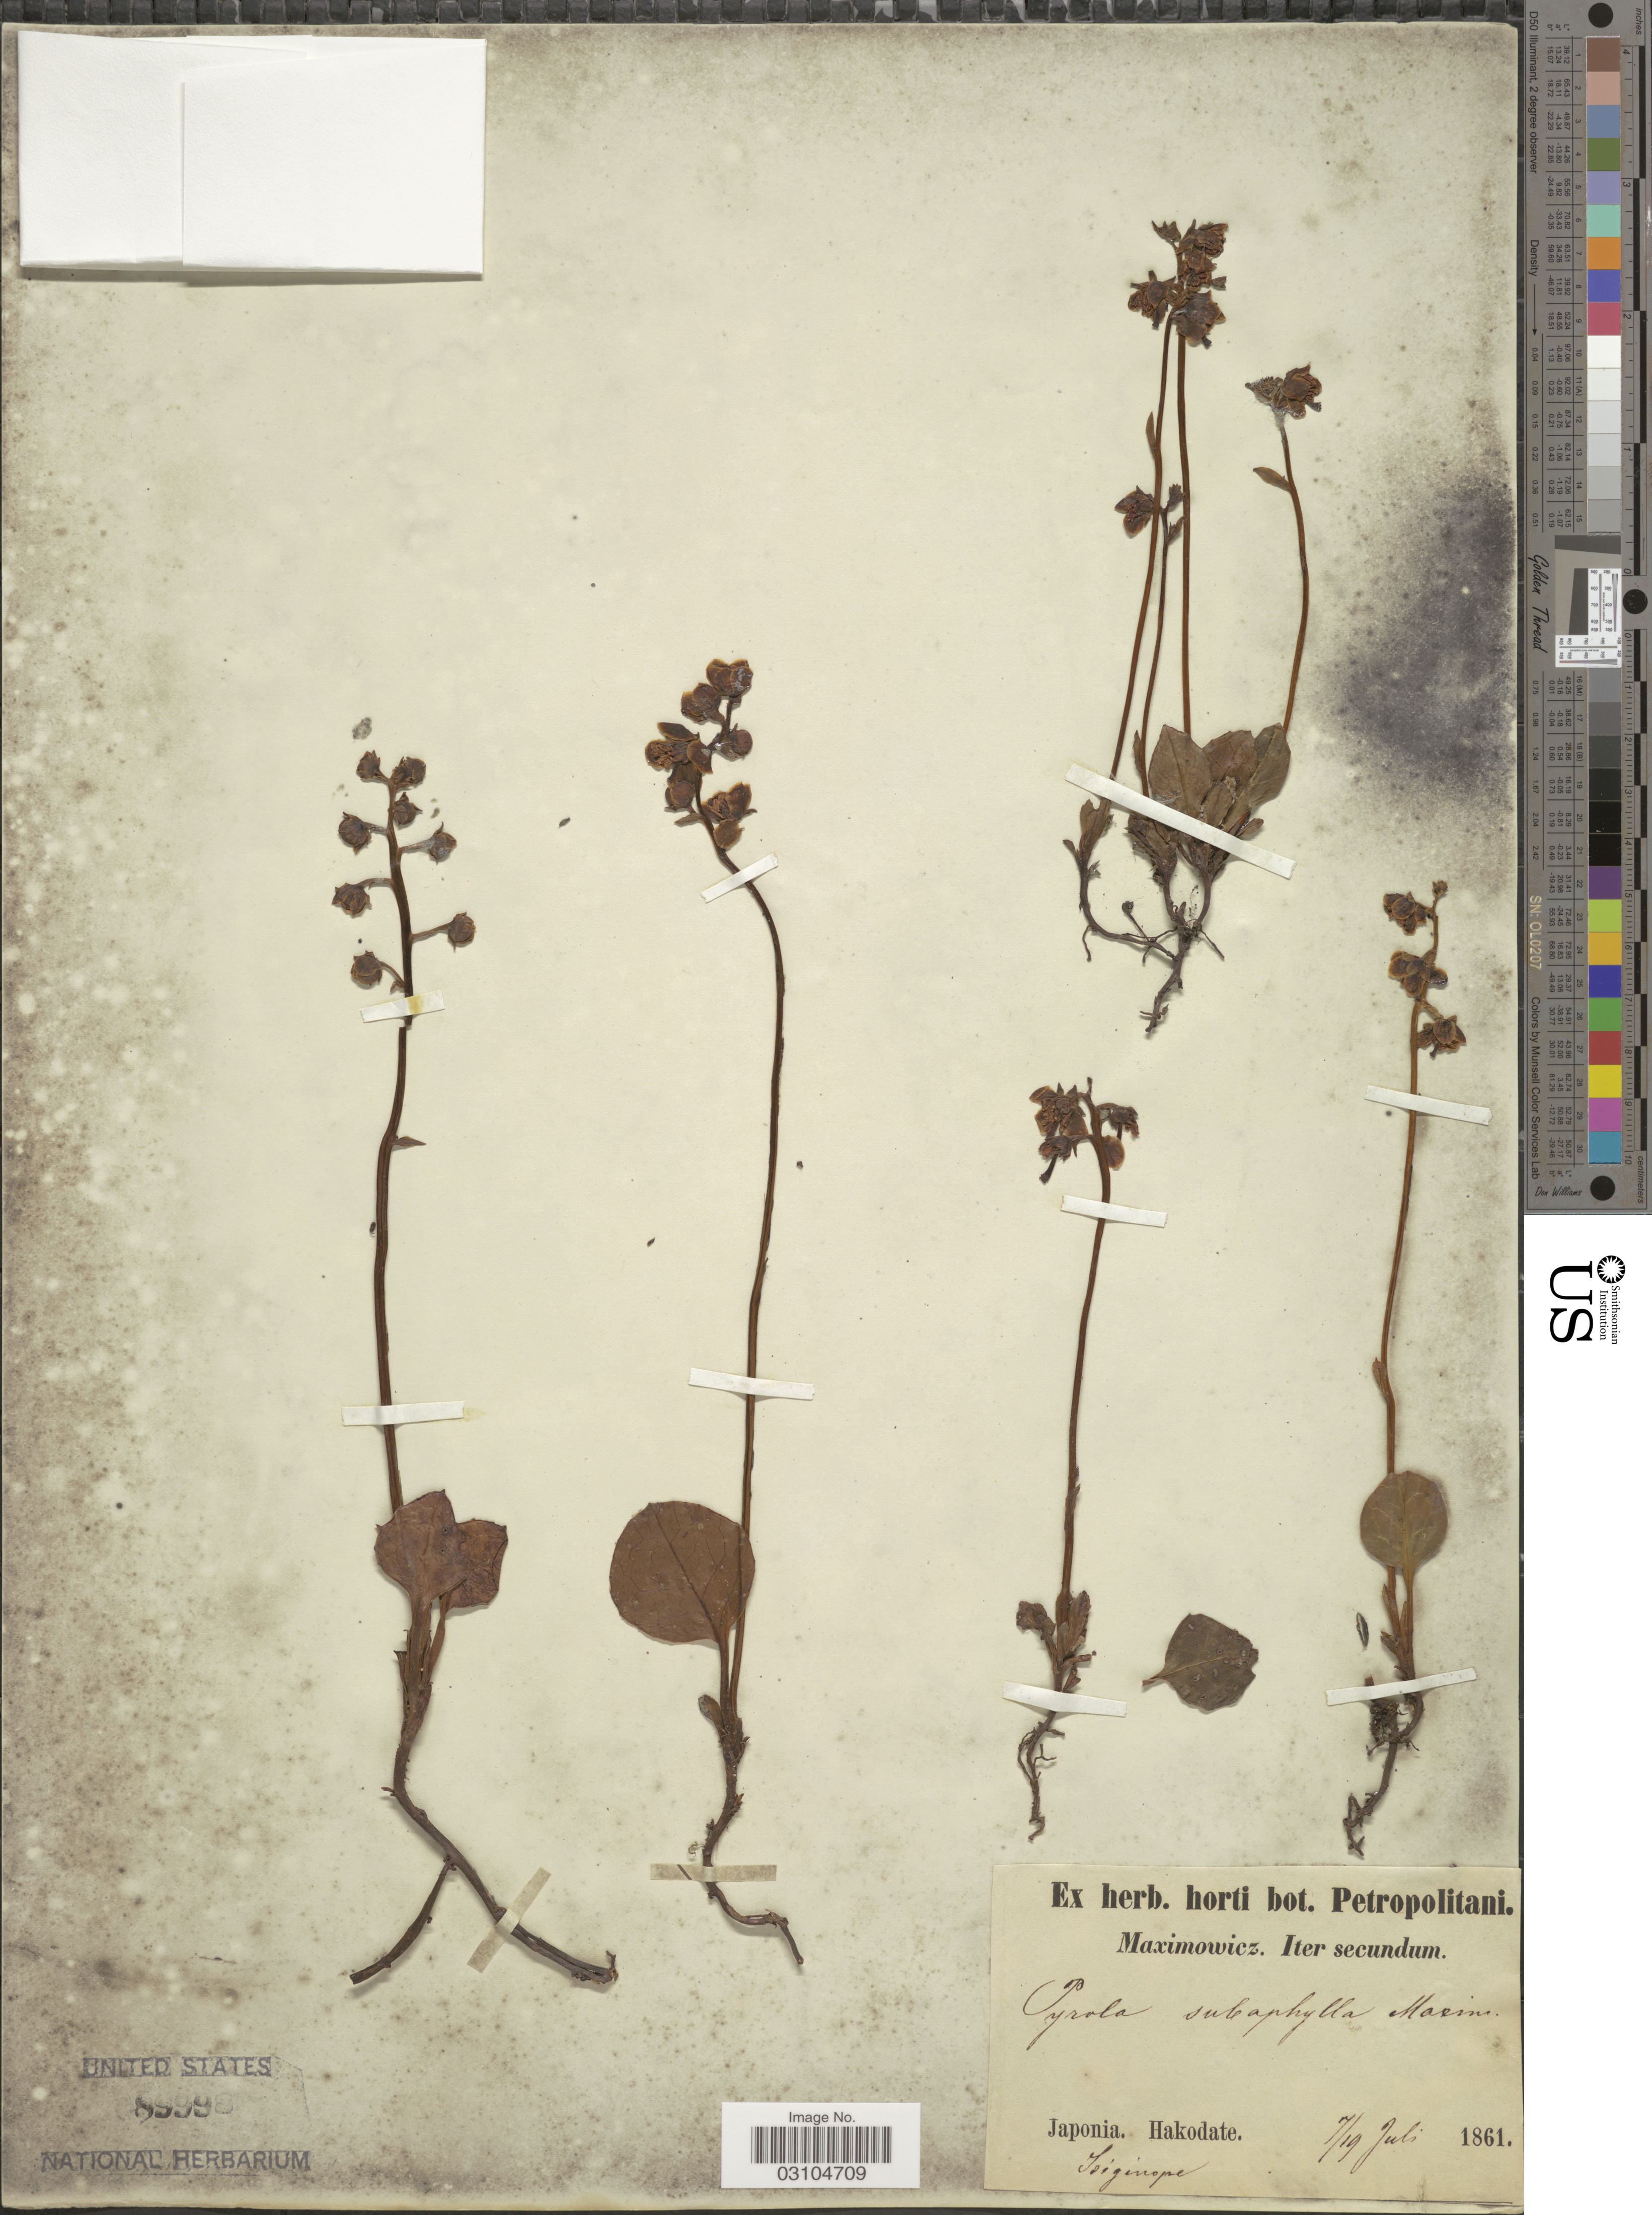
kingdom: Plantae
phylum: Tracheophyta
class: Magnoliopsida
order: Ericales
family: Ericaceae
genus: Pyrola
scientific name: Pyrola subaphylla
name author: Maxim.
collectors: -. Maximowicz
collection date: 1861-07-19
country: Japan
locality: Japonia. Hakodate. Isiginope [interpreted].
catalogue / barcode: US 89998